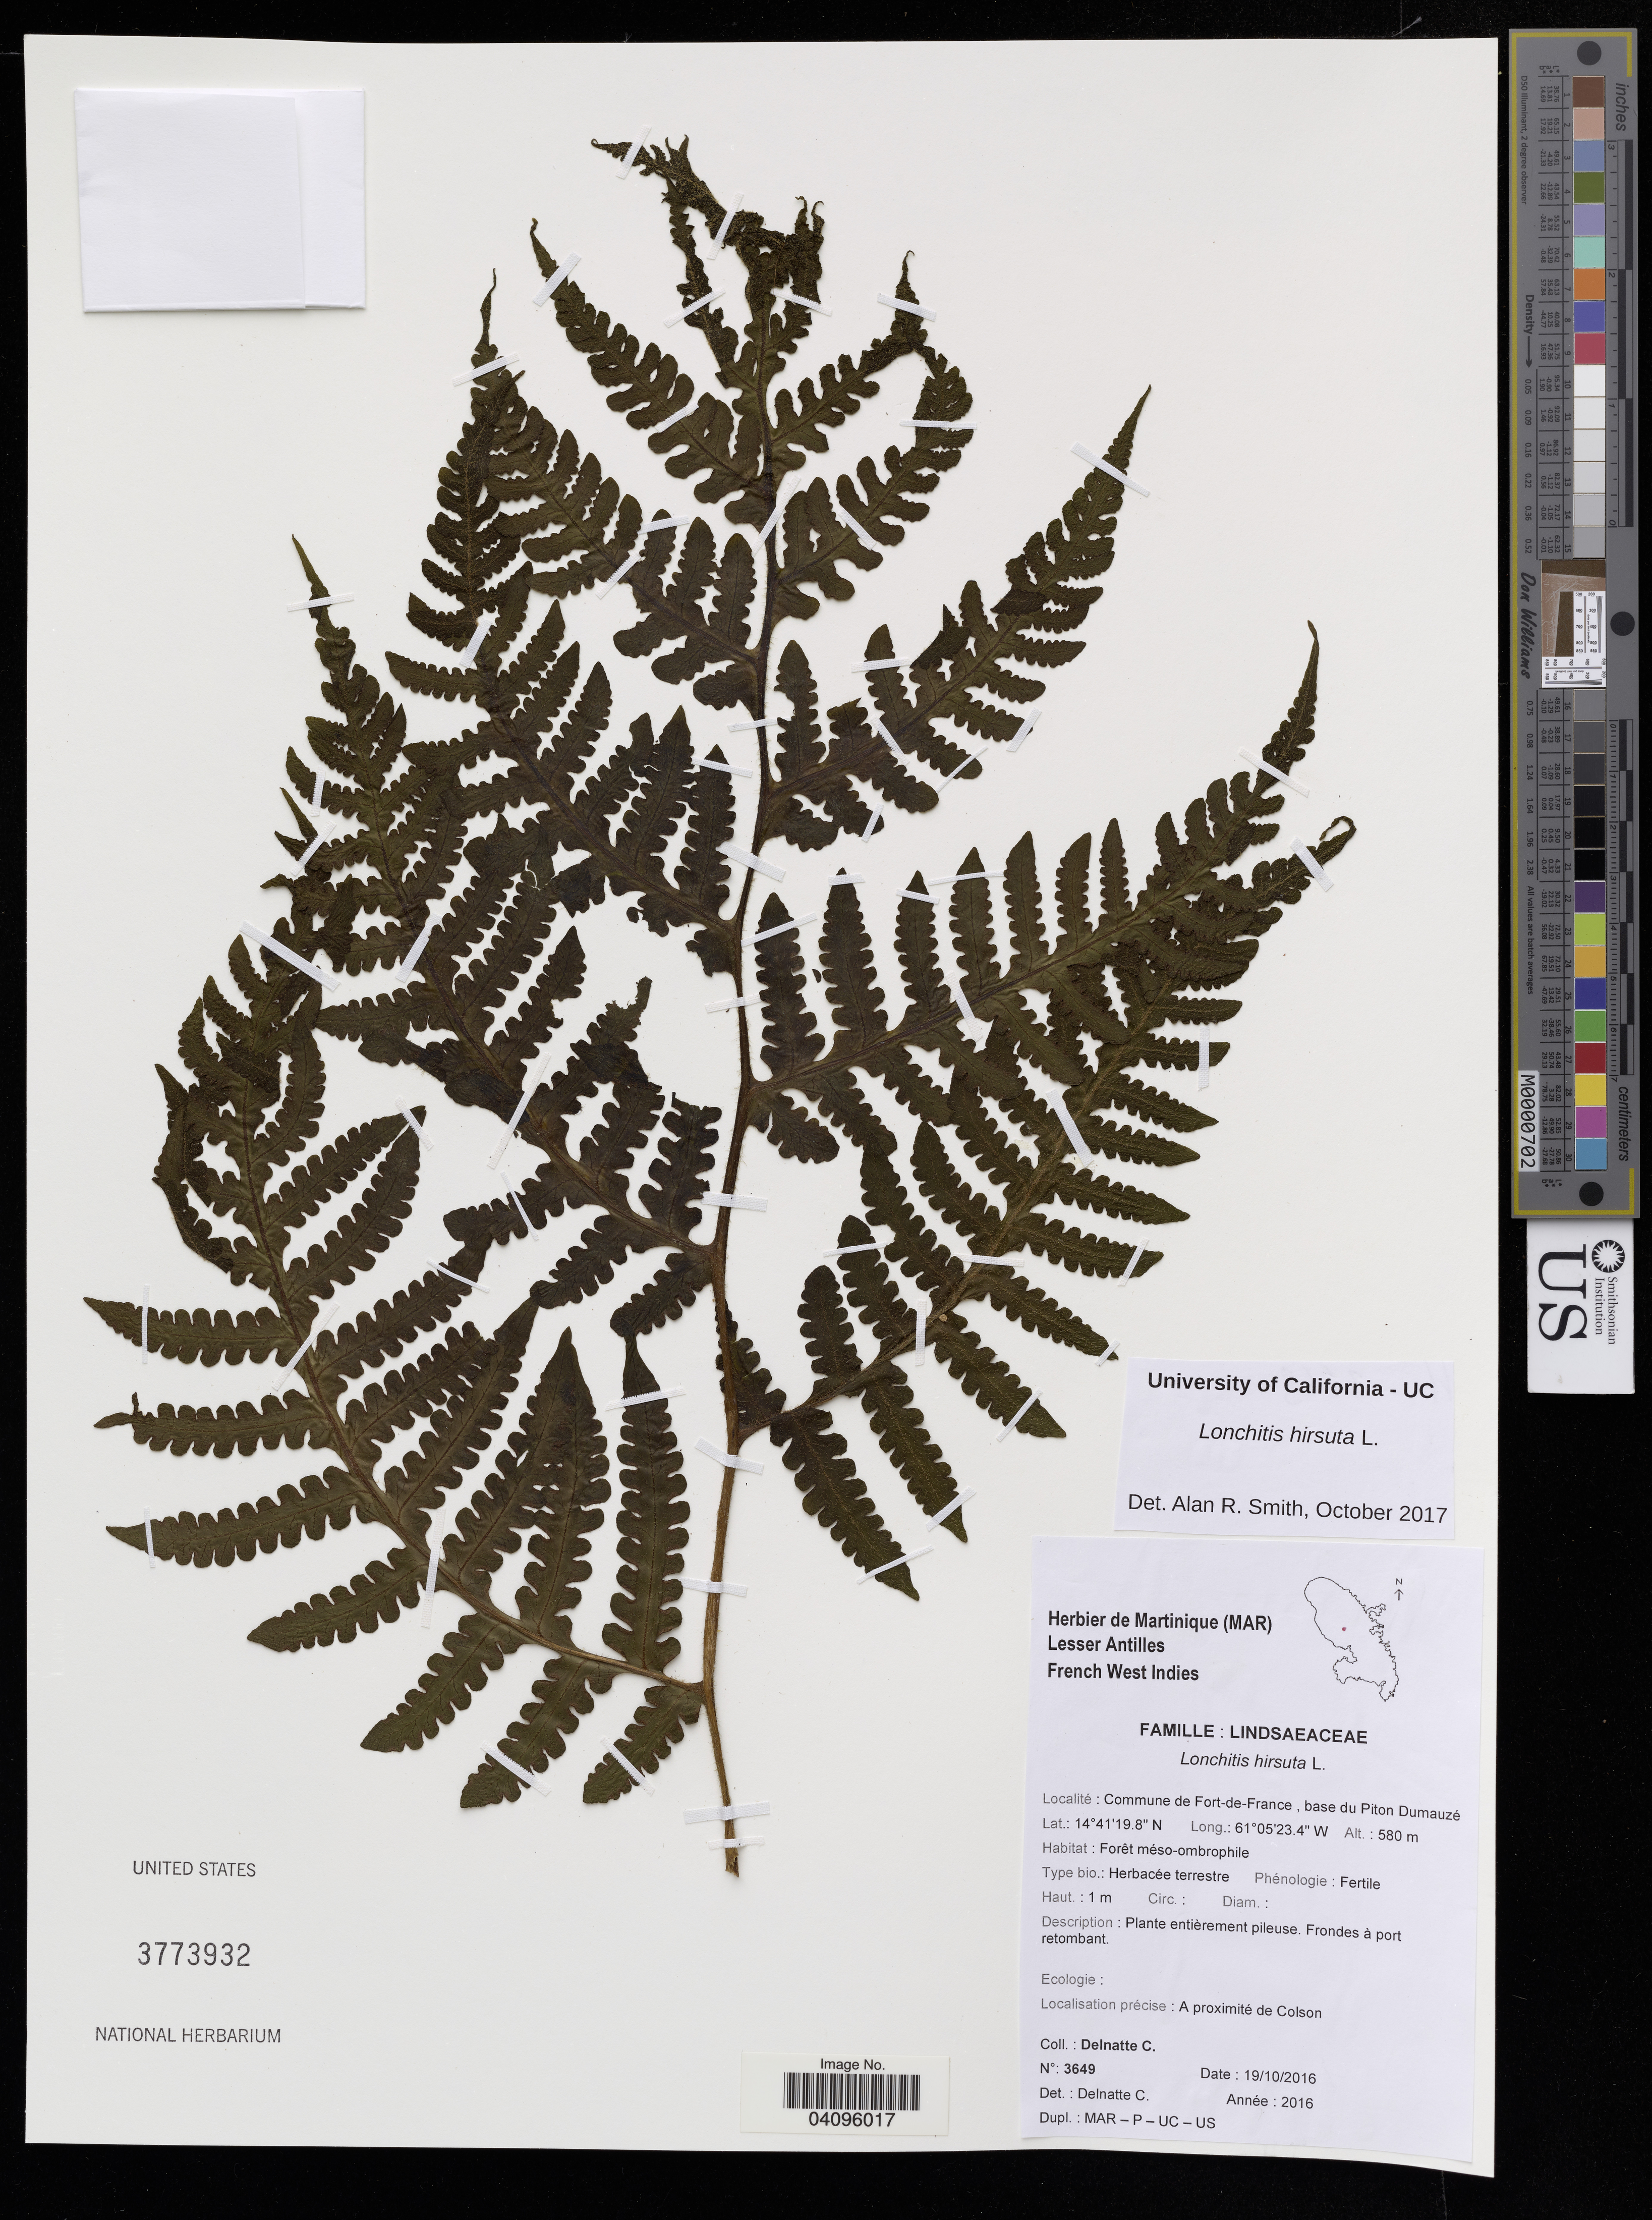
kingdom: Plantae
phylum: Tracheophyta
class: Polypodiopsida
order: Polypodiales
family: Lonchitidaceae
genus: Lonchitis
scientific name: Lonchitis hirsuta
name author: L.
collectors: C. Delnatte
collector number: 3649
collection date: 2016-10-19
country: Martinique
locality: Lesser Antilles. French West Indies. Commune de Fort-de-France, base du Piton Dumauzé.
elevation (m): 580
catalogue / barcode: US 3773932